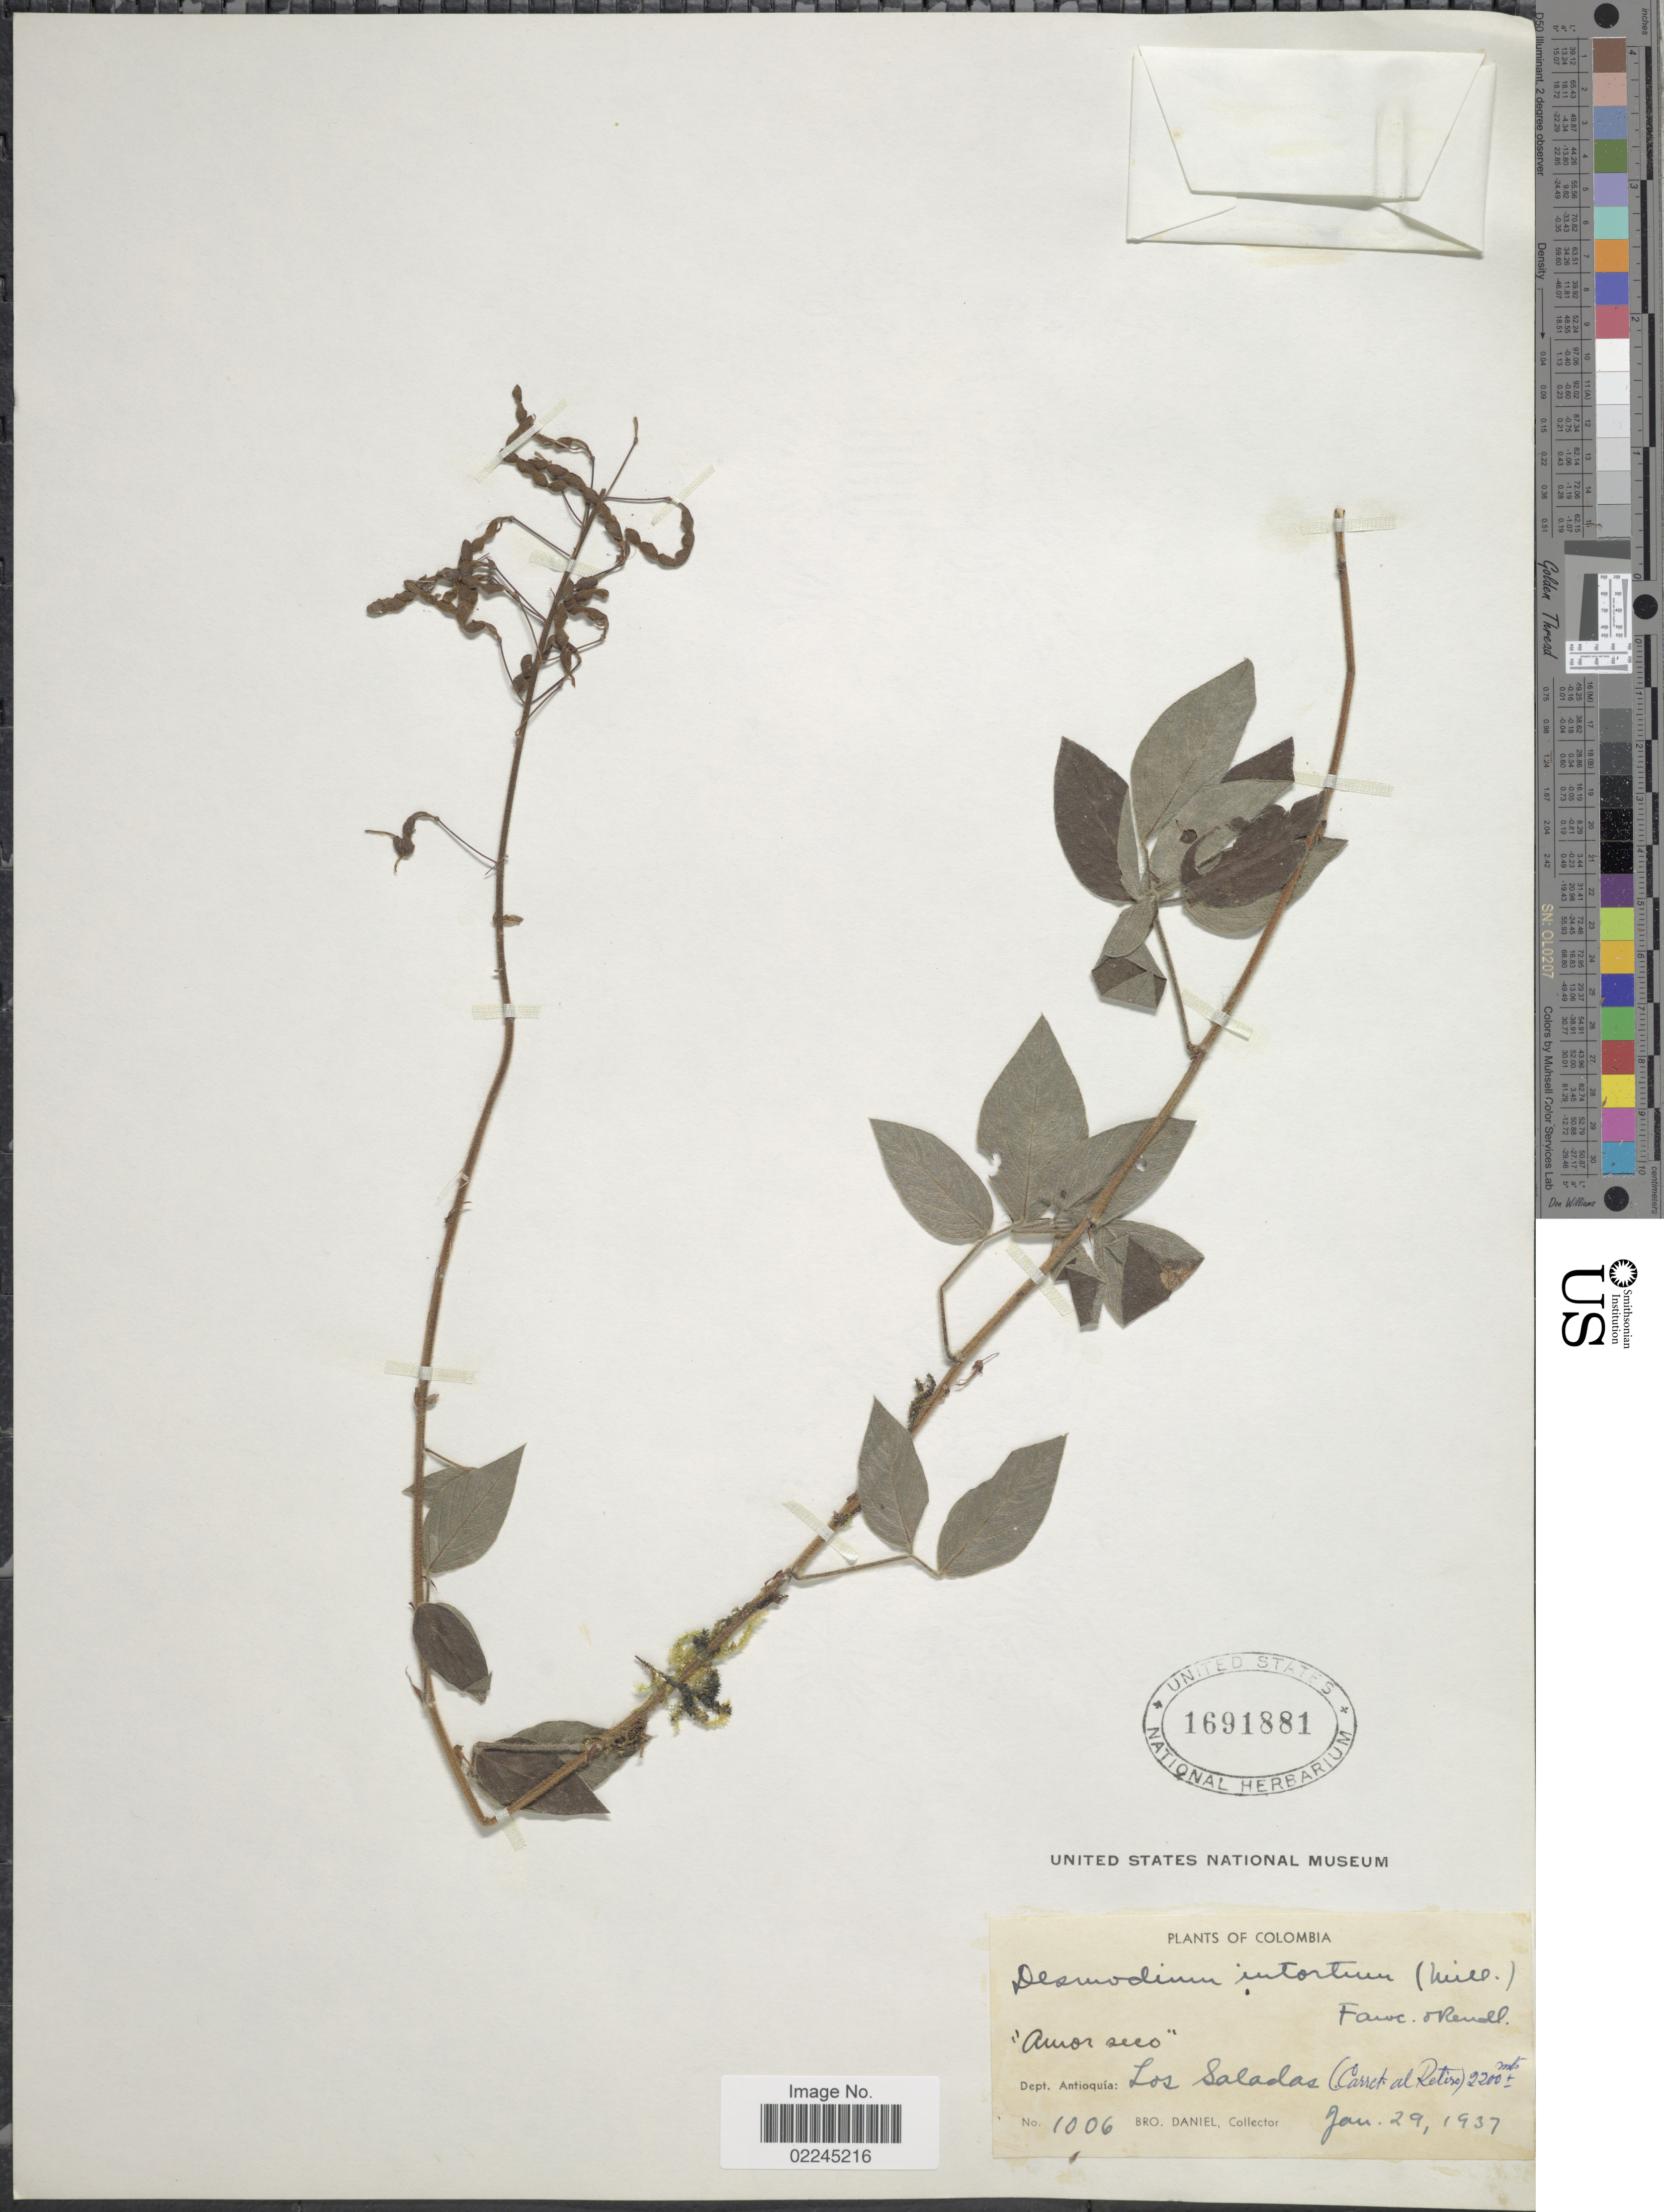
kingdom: Plantae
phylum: Tracheophyta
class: Magnoliopsida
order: Fabales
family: Fabaceae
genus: Desmodium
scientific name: Desmodium intortum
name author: (Mill.) Urb.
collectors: Bro. Daniel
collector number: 1006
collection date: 1937-01-29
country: Colombia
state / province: Antioquia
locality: Dept. Antioquia: Los Saladas (Carret. al Retiro)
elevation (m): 2200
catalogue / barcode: US 1691881